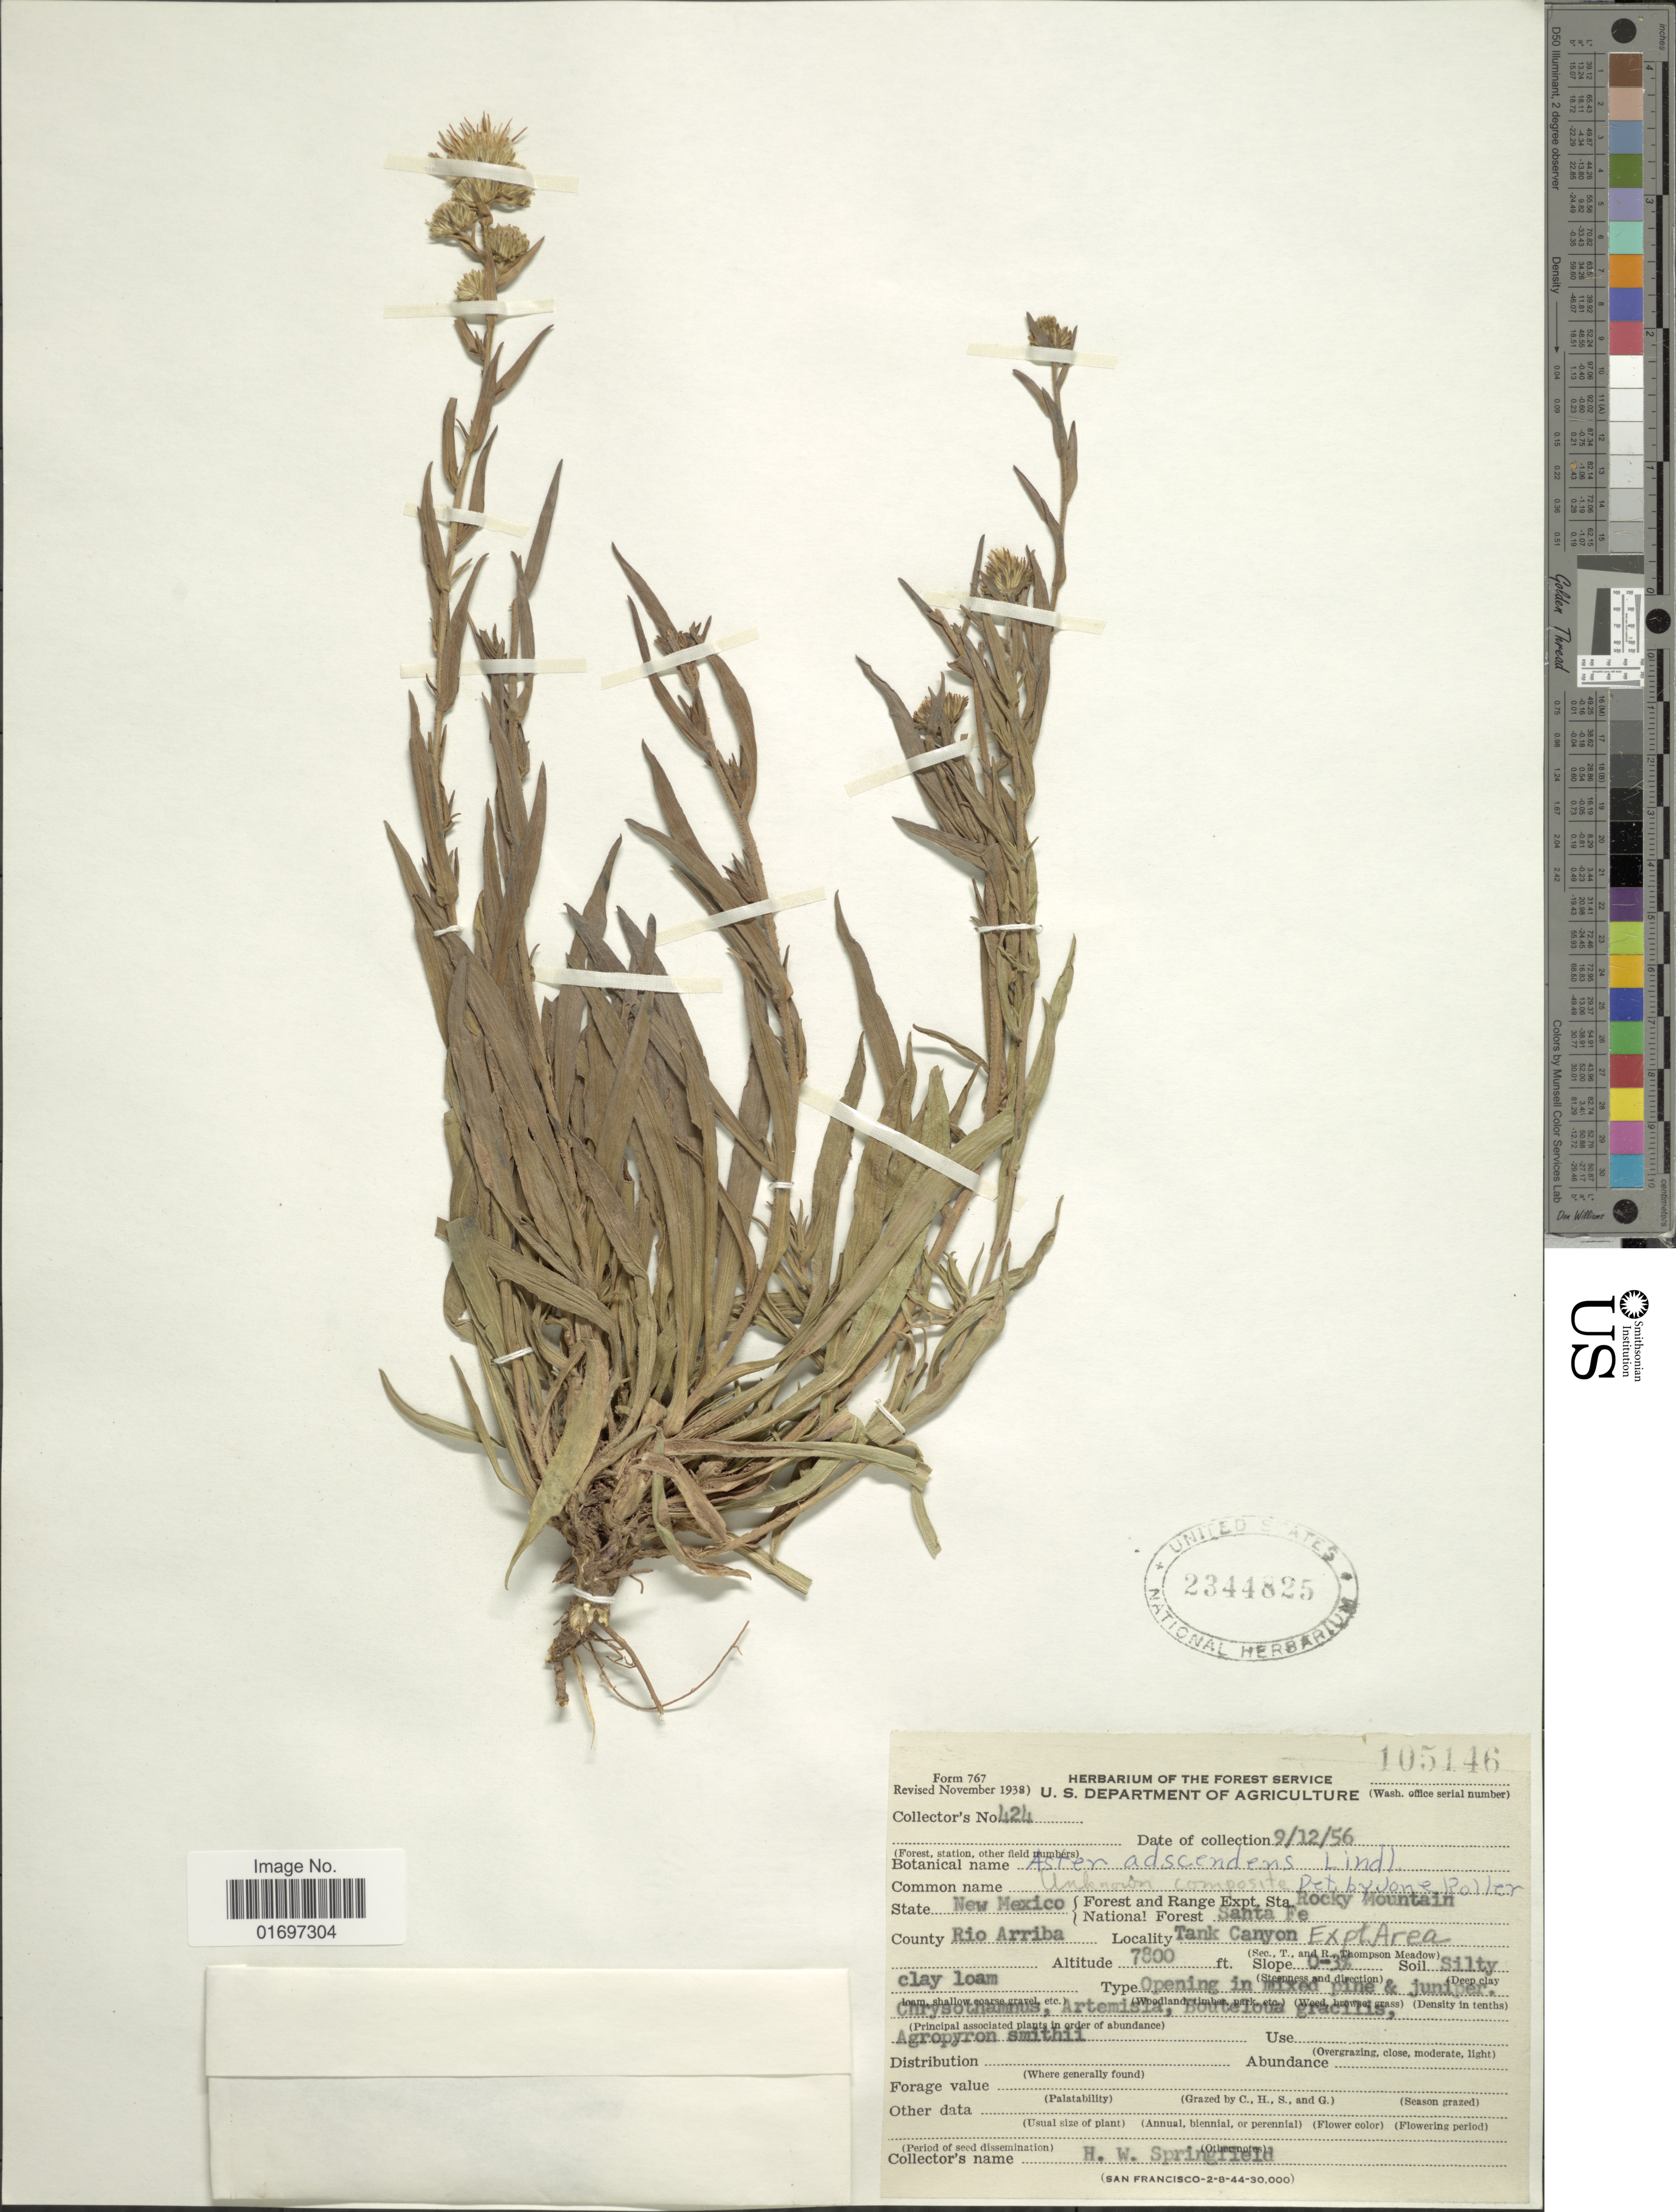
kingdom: Plantae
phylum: Tracheophyta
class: Magnoliopsida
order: Asterales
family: Asteraceae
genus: Symphyotrichum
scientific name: Symphyotrichum ascendens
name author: (Lindl.) G.L. Nesom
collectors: H. Springfield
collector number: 424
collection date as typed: Transcribed d/m/y: 12/9/56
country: United States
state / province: New Mexico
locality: State New Mexico. Rocky Mountain. Santa Fe. County Rio Arriba. Tank Canyon Expt. Area.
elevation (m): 2377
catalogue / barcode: US 2344825